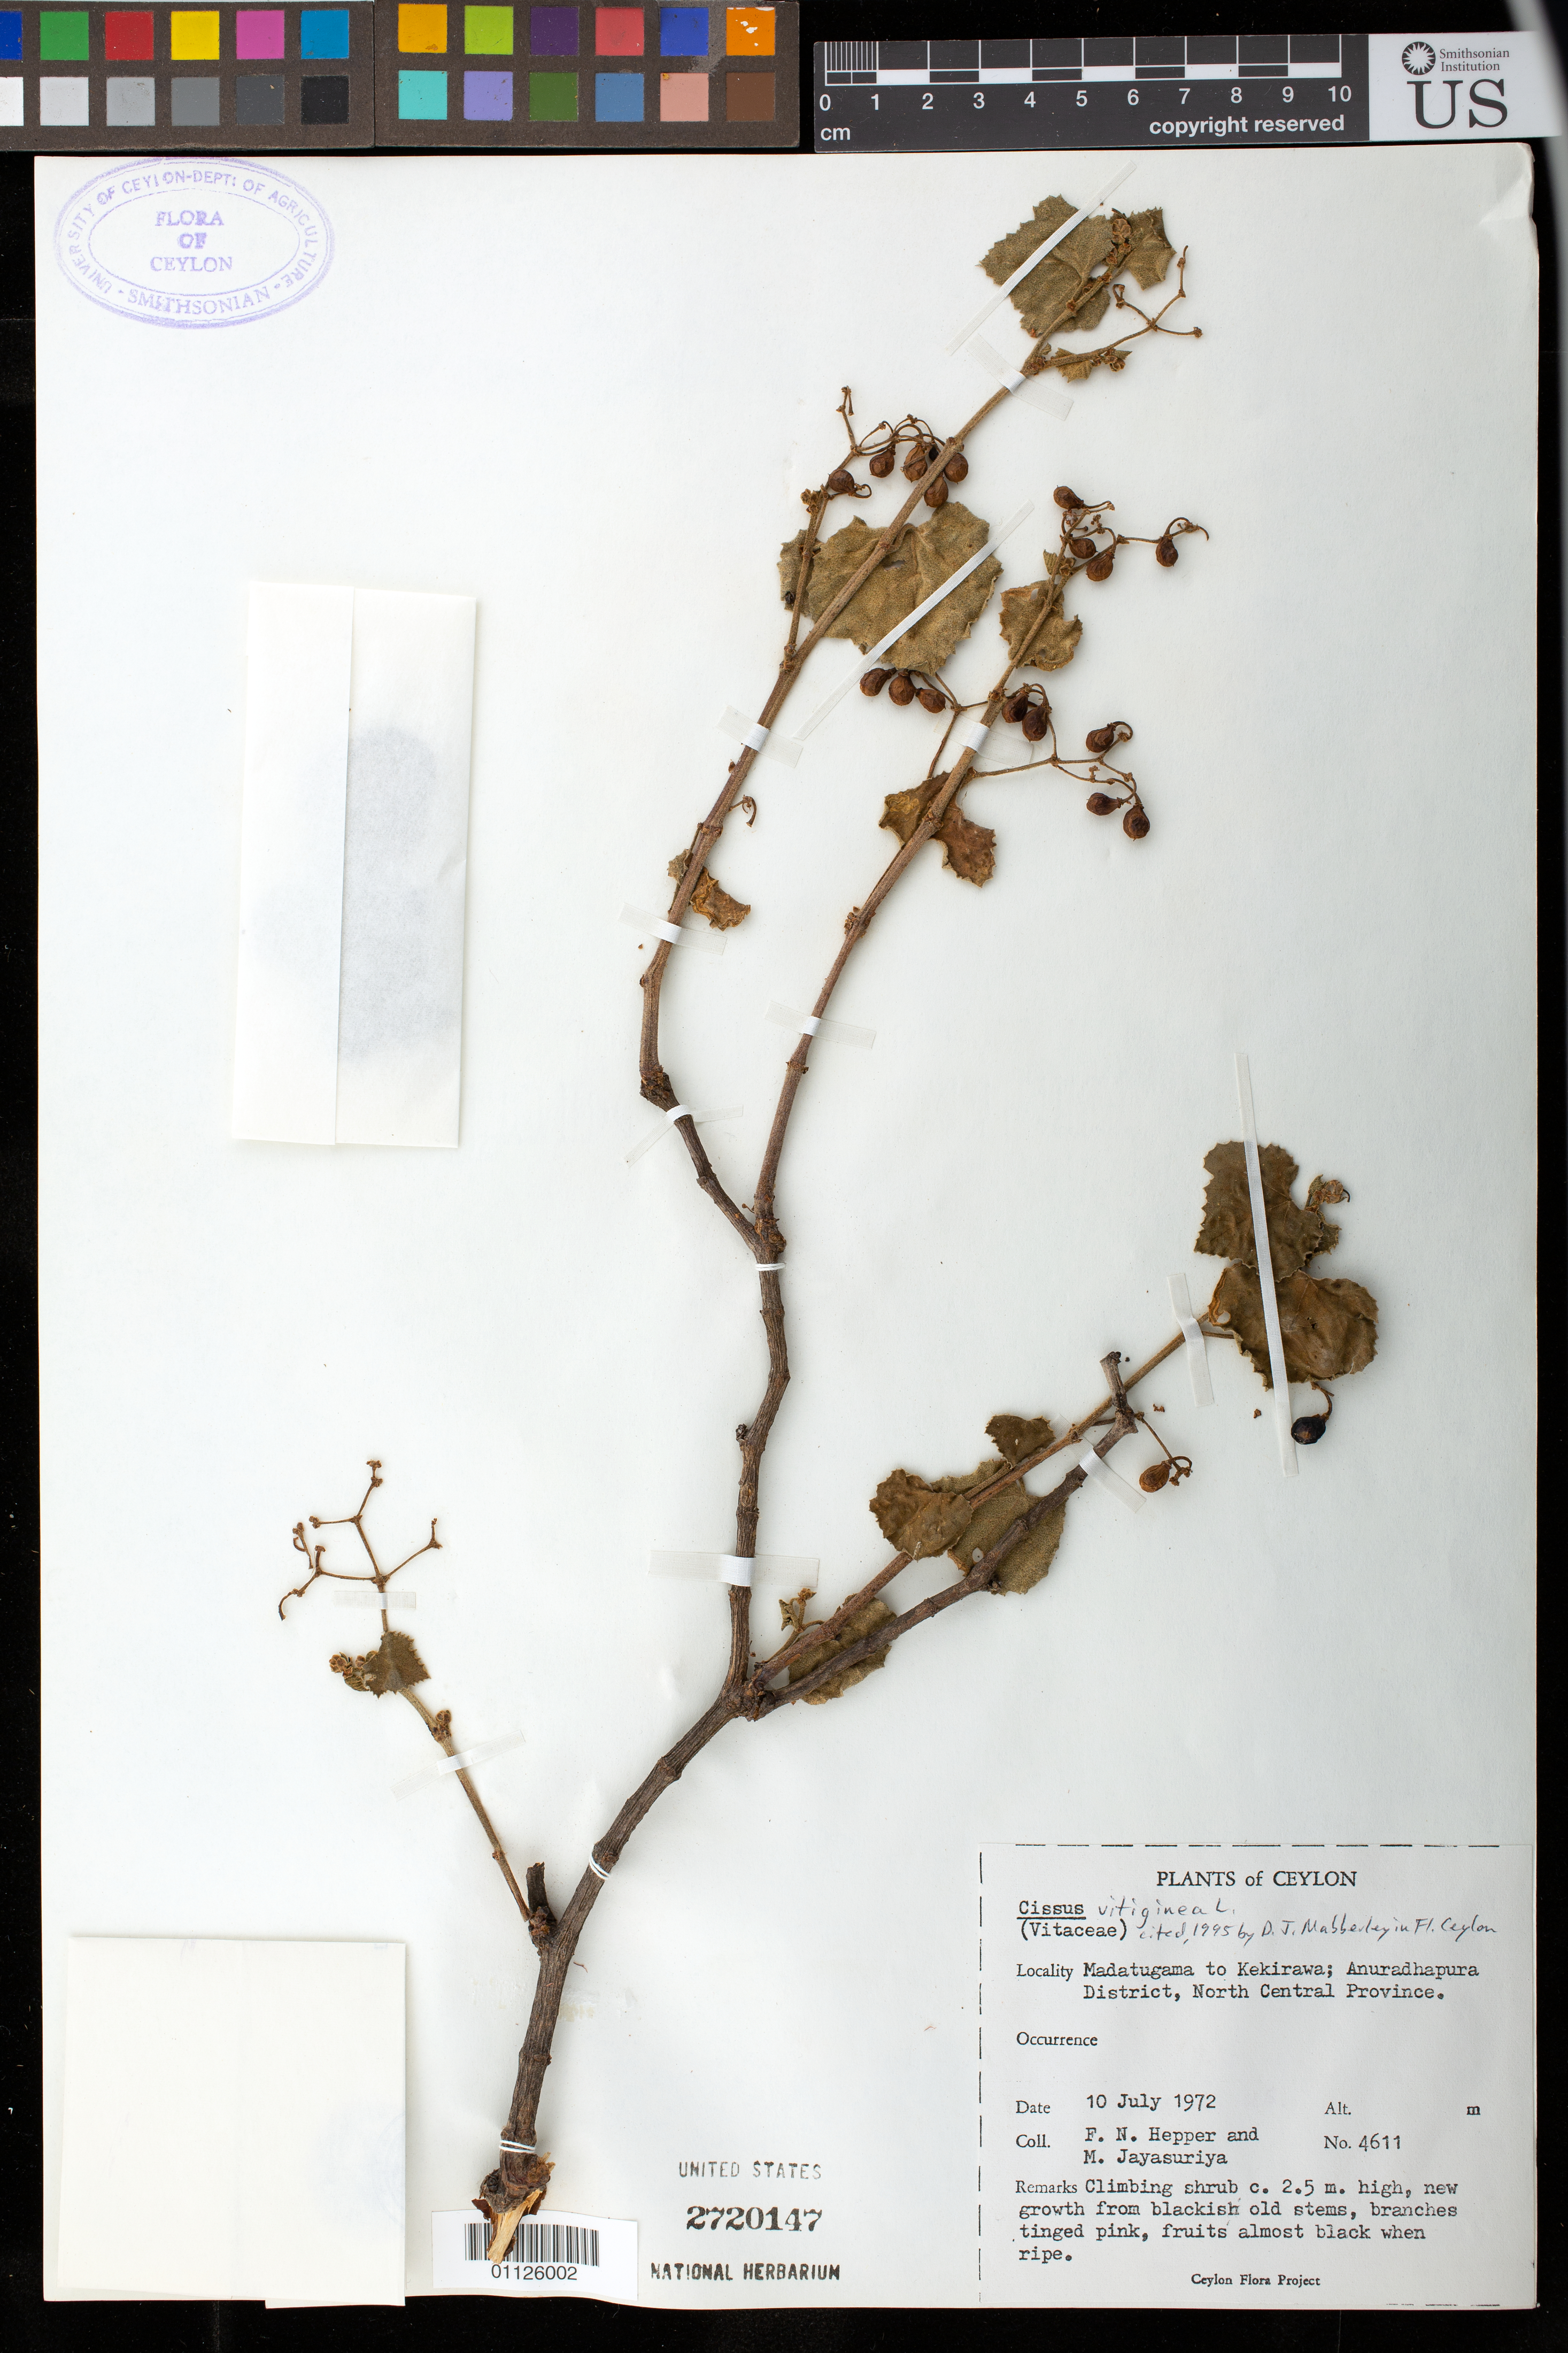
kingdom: Plantae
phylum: Tracheophyta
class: Magnoliopsida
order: Vitales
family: Vitaceae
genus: Cissus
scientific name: Cissus vitiginea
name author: L.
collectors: F. Hepper & A. H. Jayasuriya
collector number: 4611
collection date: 1972-07-10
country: Sri Lanka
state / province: North Central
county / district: Anuradhapura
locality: Madatugama to Kekirawa.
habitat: Climbing shrub.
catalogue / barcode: US 2720147